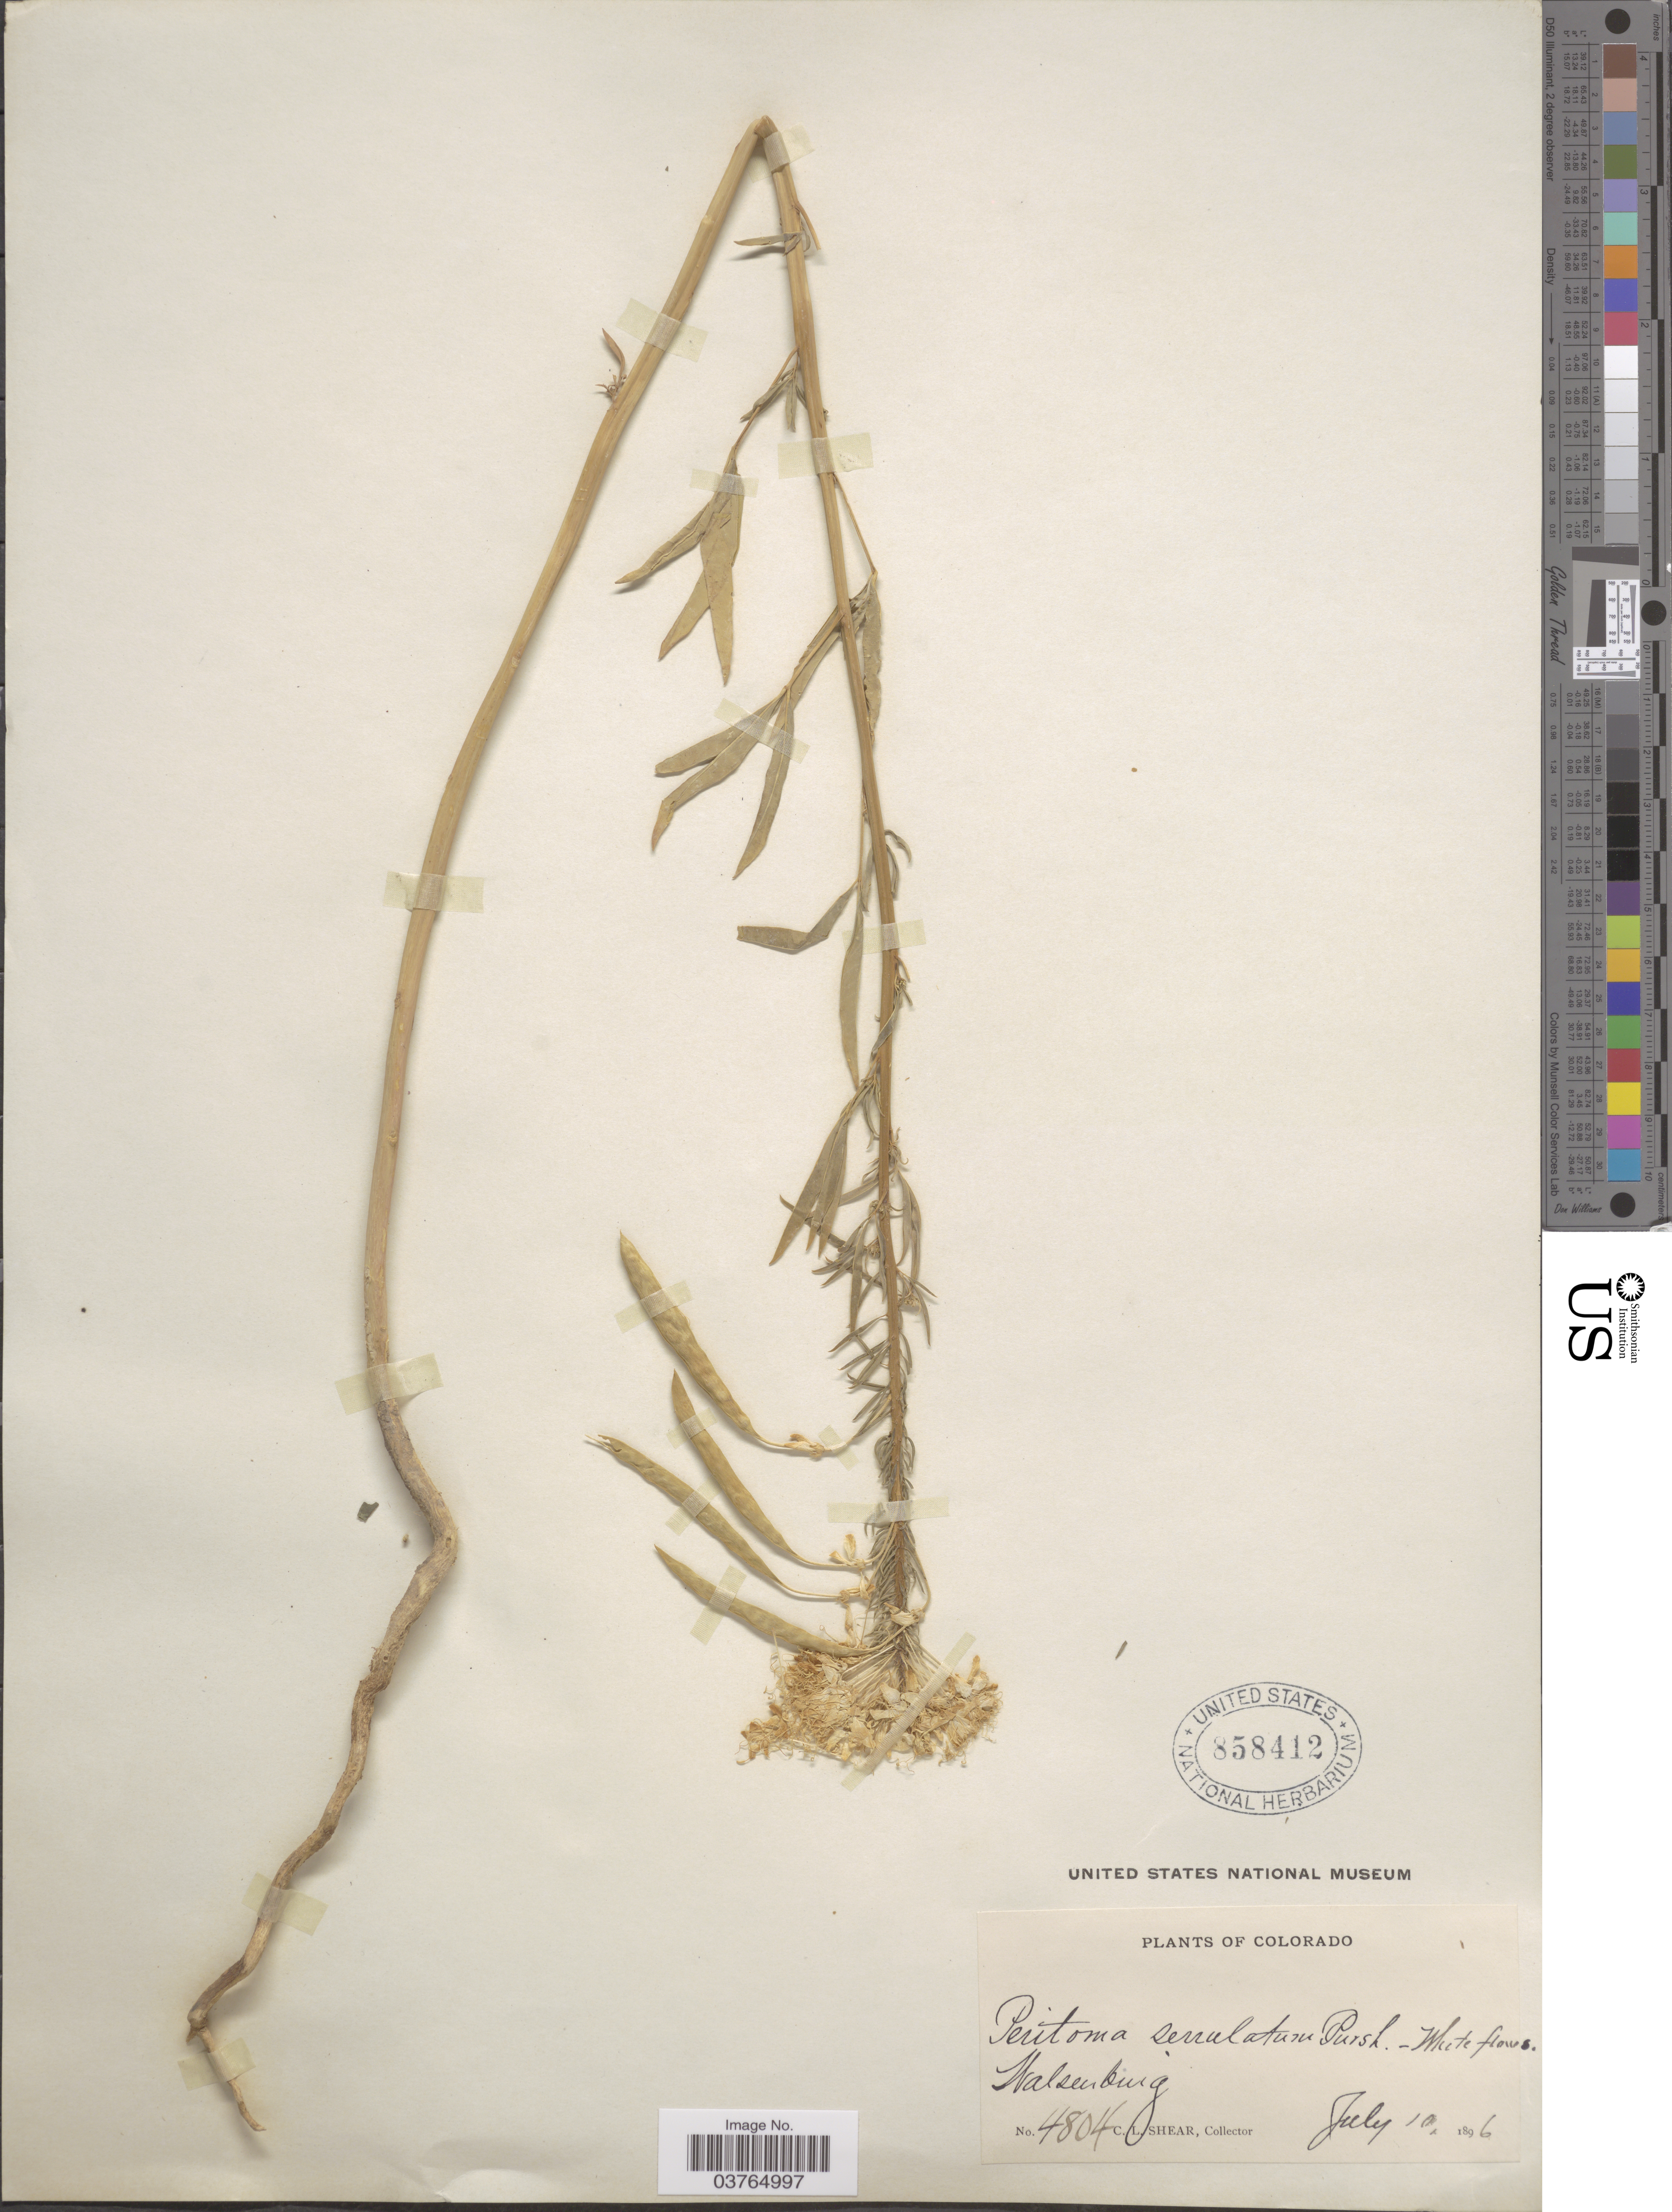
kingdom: Plantae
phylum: Tracheophyta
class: Magnoliopsida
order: Brassicales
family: Cleomaceae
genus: Cleomella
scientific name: Cleomella serrulata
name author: (Pursh) Roalson & J.C. Hall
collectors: C. L. Shear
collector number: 4804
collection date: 1896-07-10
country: United States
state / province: Colorado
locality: Walsenburg.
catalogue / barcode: US 858412